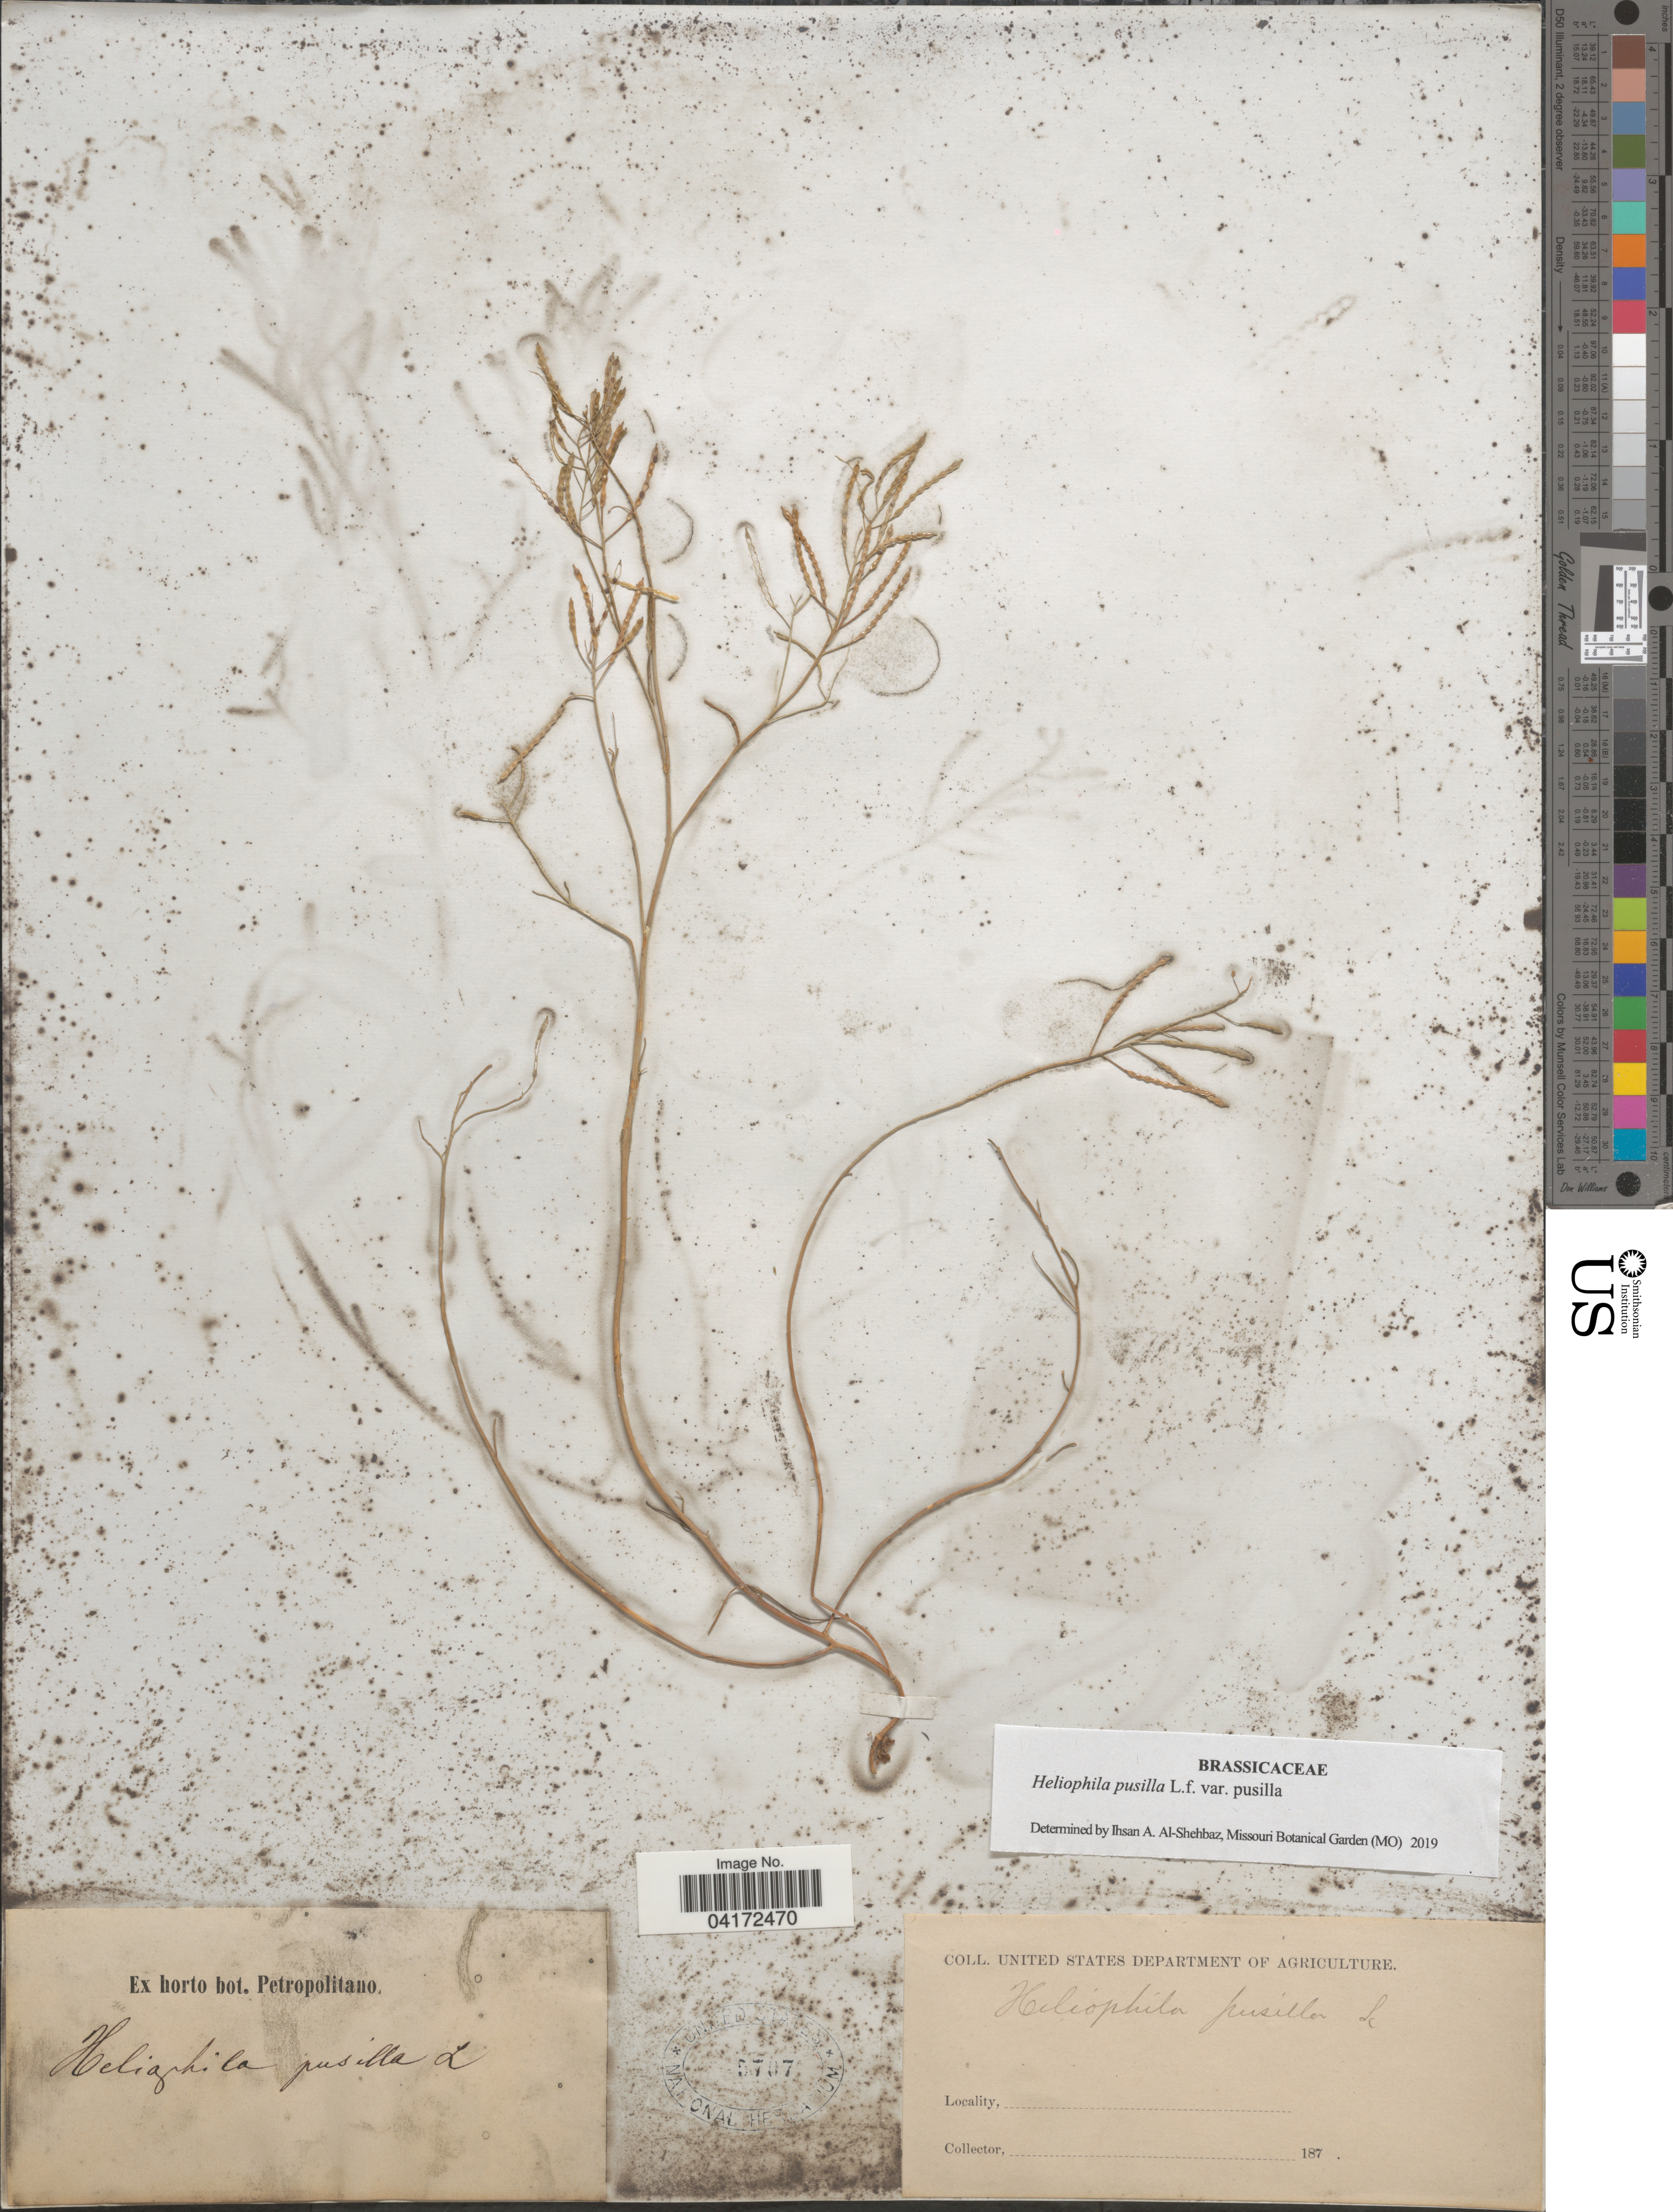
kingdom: Plantae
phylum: Tracheophyta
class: Magnoliopsida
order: Brassicales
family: Brassicaceae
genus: Heliophila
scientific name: Heliophila pusilla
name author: L. f.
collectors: ex Horto Bot. Petropolitano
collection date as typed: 187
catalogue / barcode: US 5707